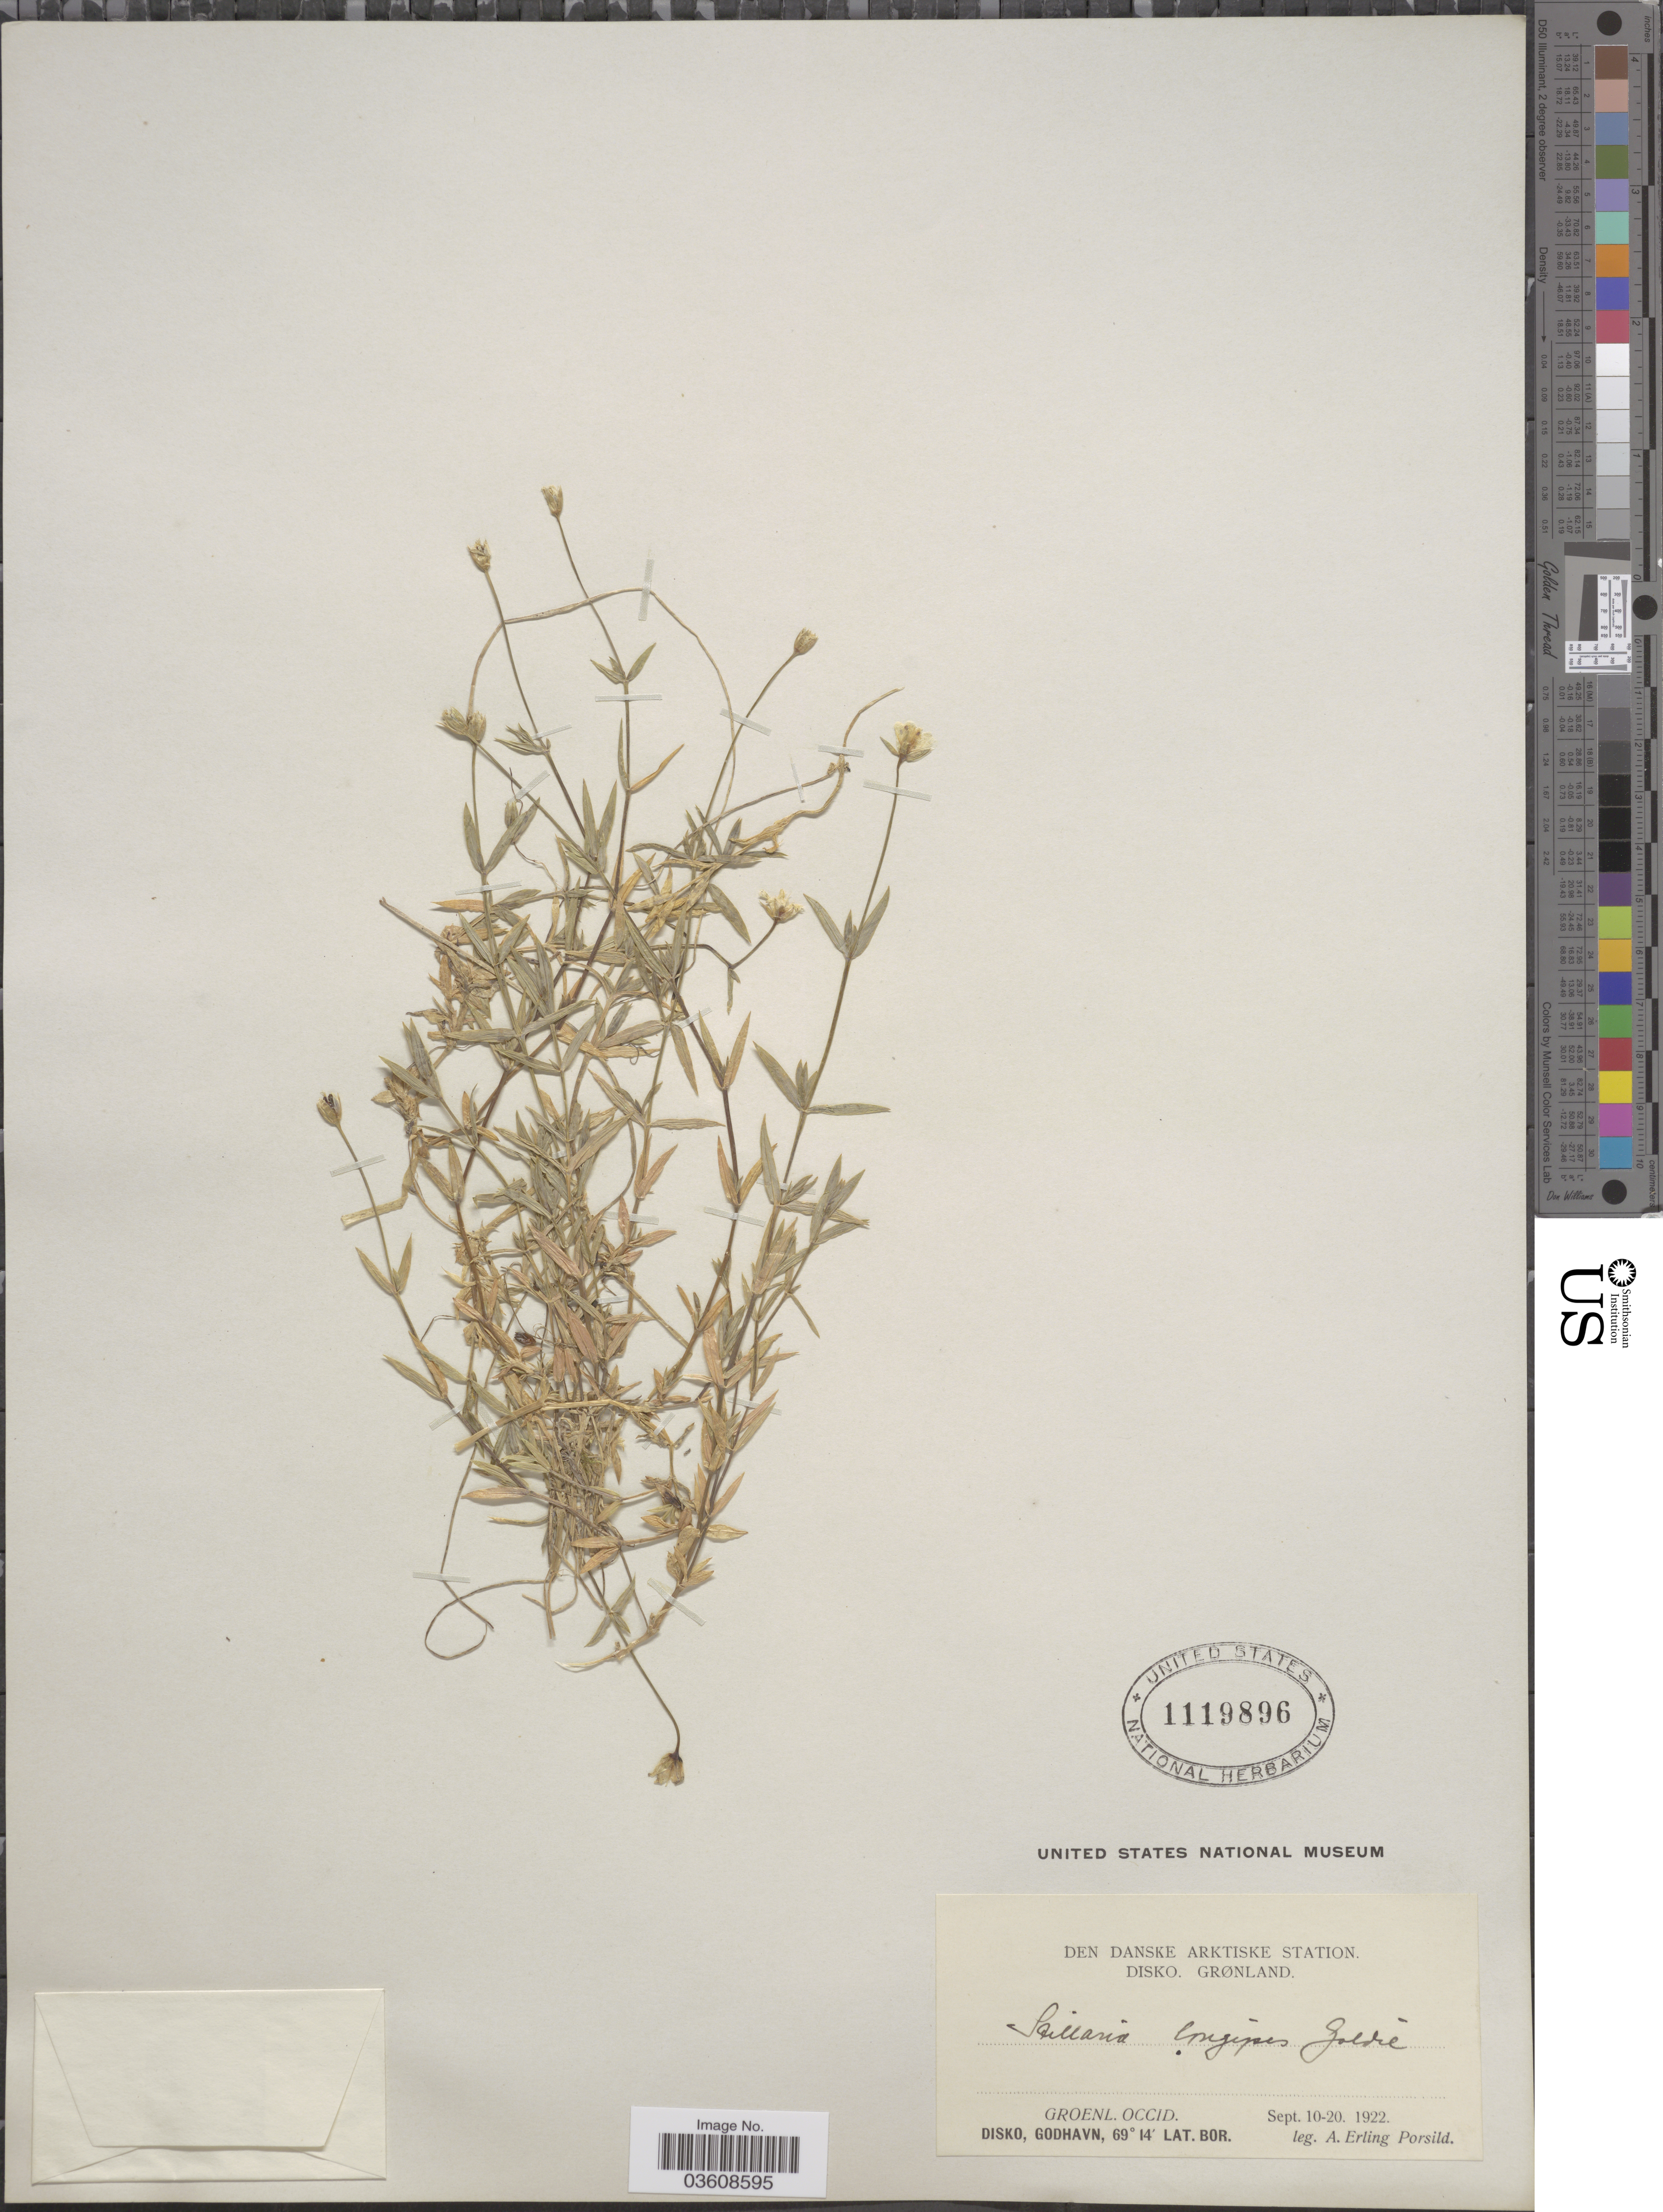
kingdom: Plantae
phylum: Tracheophyta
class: Magnoliopsida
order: Caryophyllales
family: Caryophyllaceae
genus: Stellaria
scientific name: Stellaria longipes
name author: Goldie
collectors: A. E. Porsild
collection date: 1922-09-10/1922-09-20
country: Greenland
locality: Den Danske Arktiske Station. Disko. Groenl. Occid. Godhavn.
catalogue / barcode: US 1119896